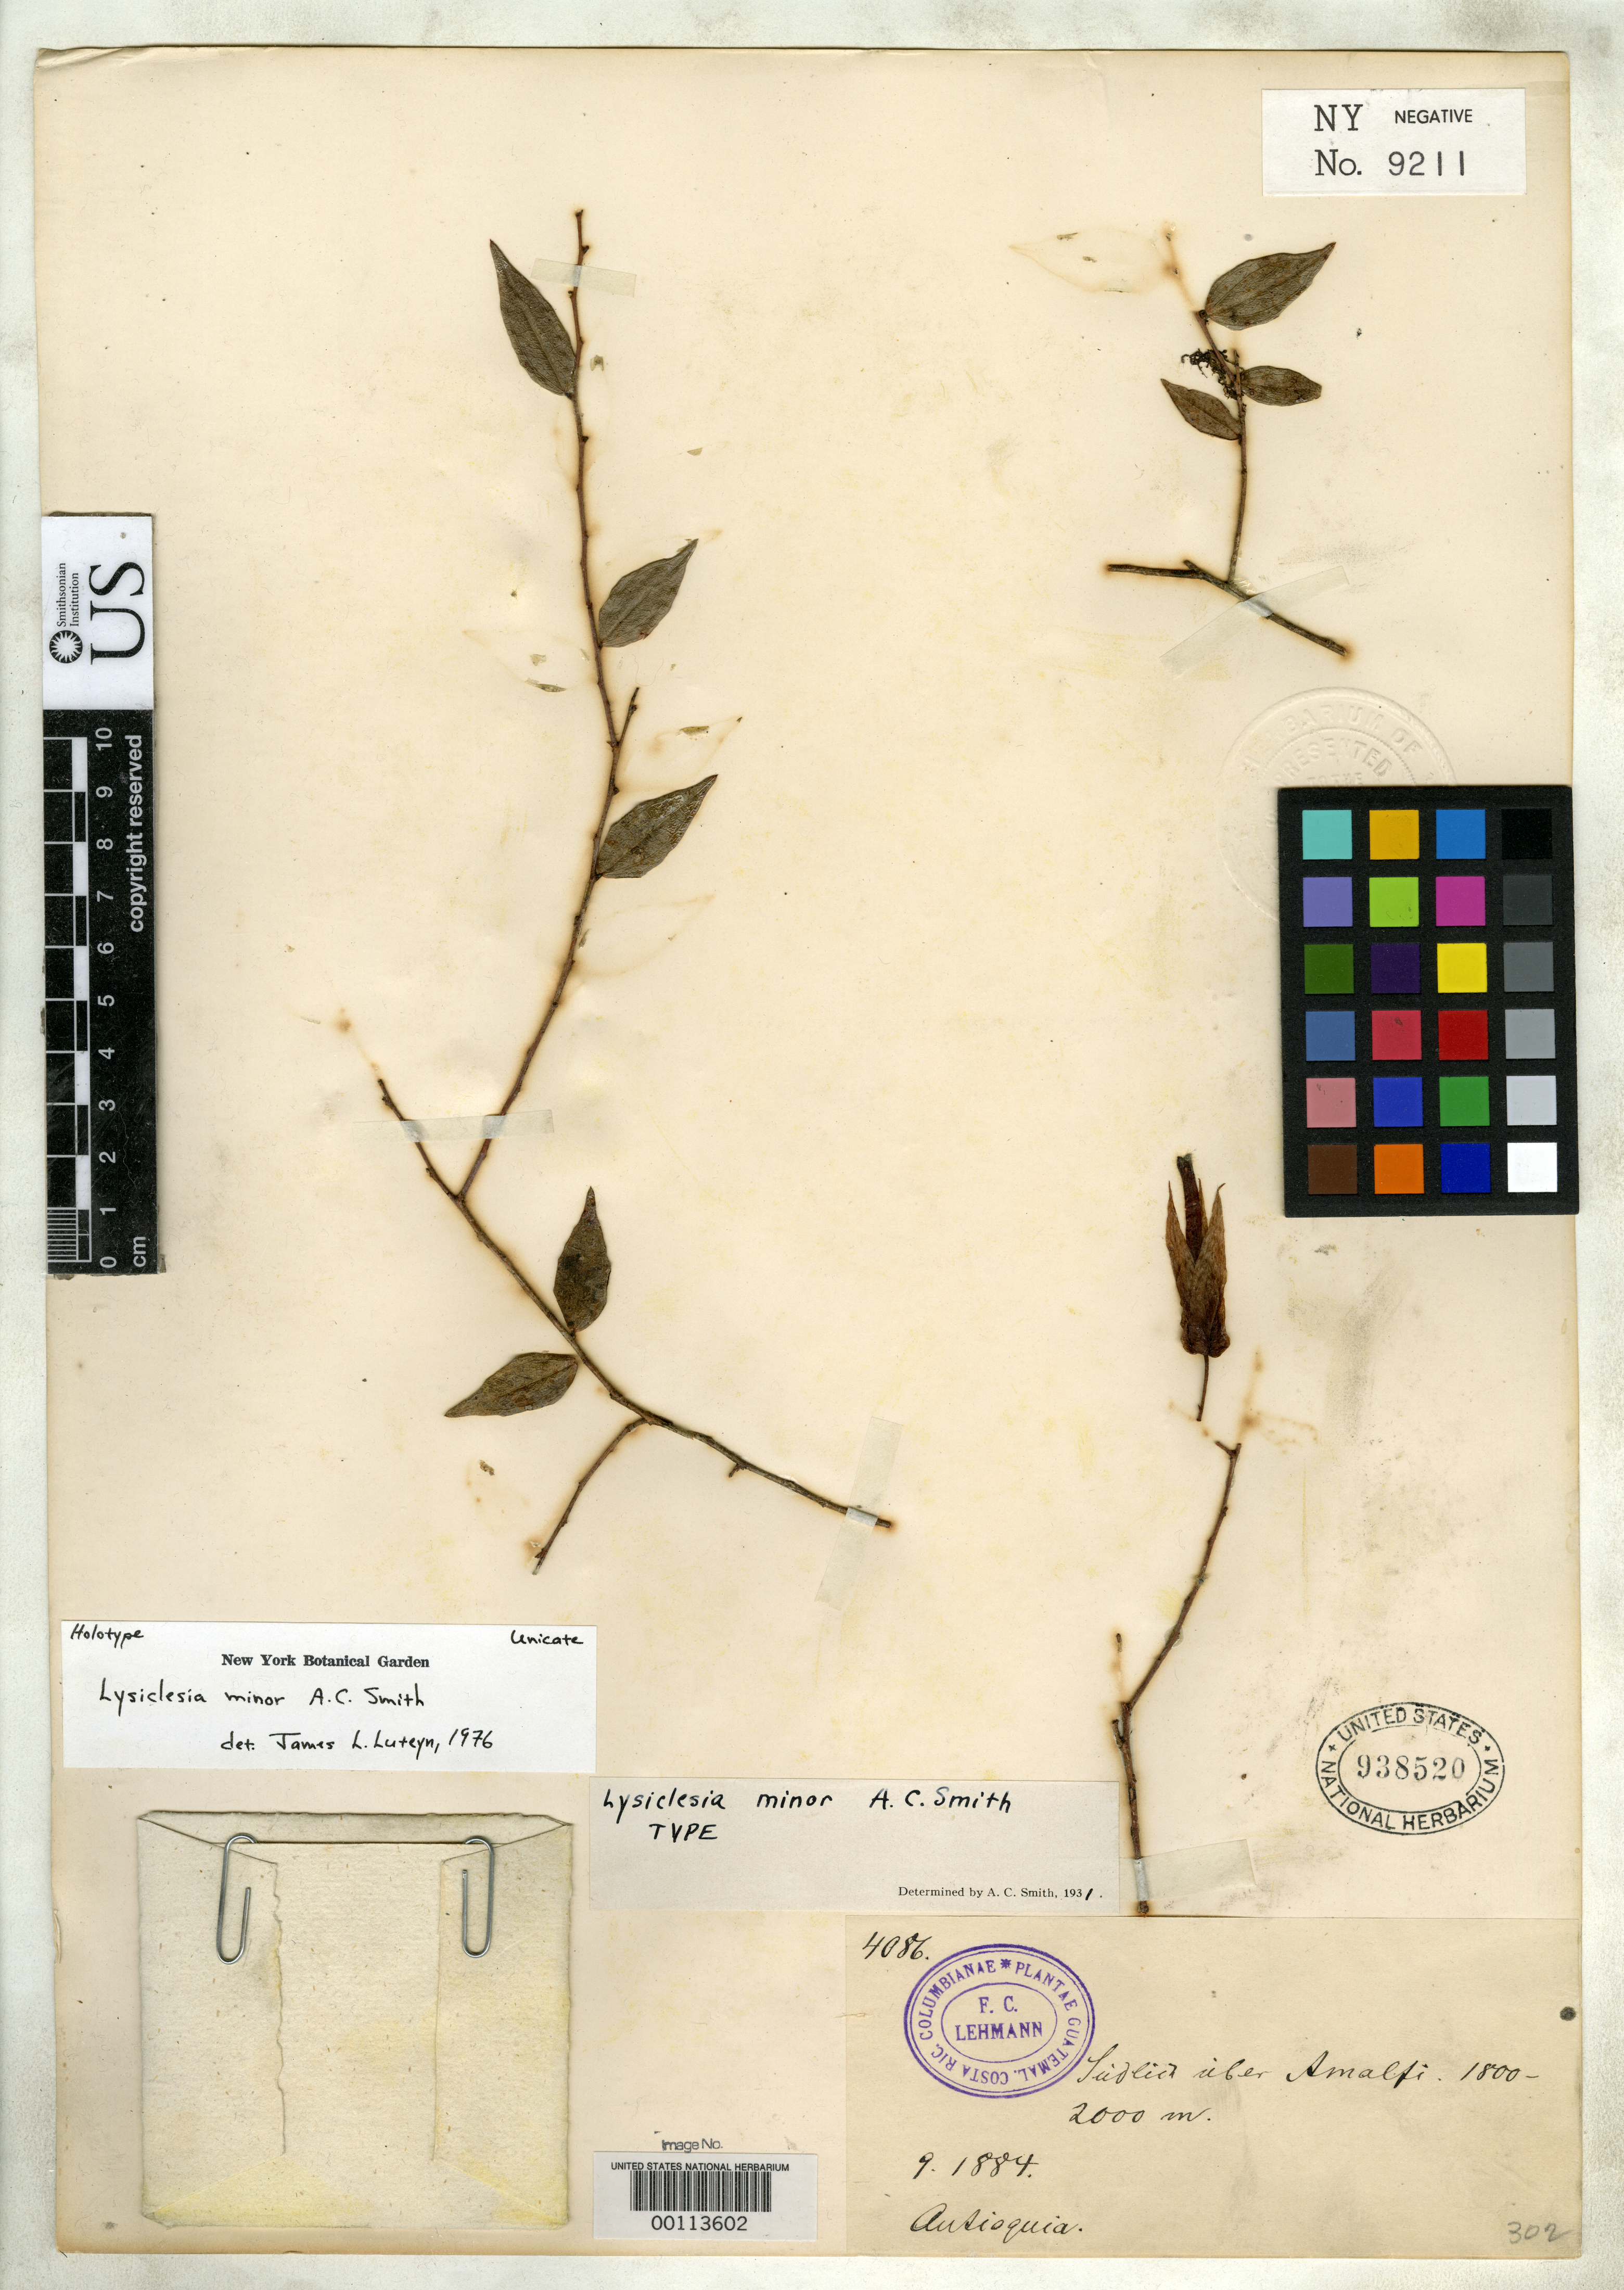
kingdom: Plantae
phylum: Tracheophyta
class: Magnoliopsida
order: Ericales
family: Ericaceae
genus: Lysiclesia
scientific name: Lysiclesia minor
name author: A.C. Sm.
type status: Holotype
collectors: F. C. Lehmann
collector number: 4086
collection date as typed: Sep 1884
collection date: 1884-09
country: Colombia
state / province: Antioquia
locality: Amalfi.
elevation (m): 1800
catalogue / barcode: US 938520